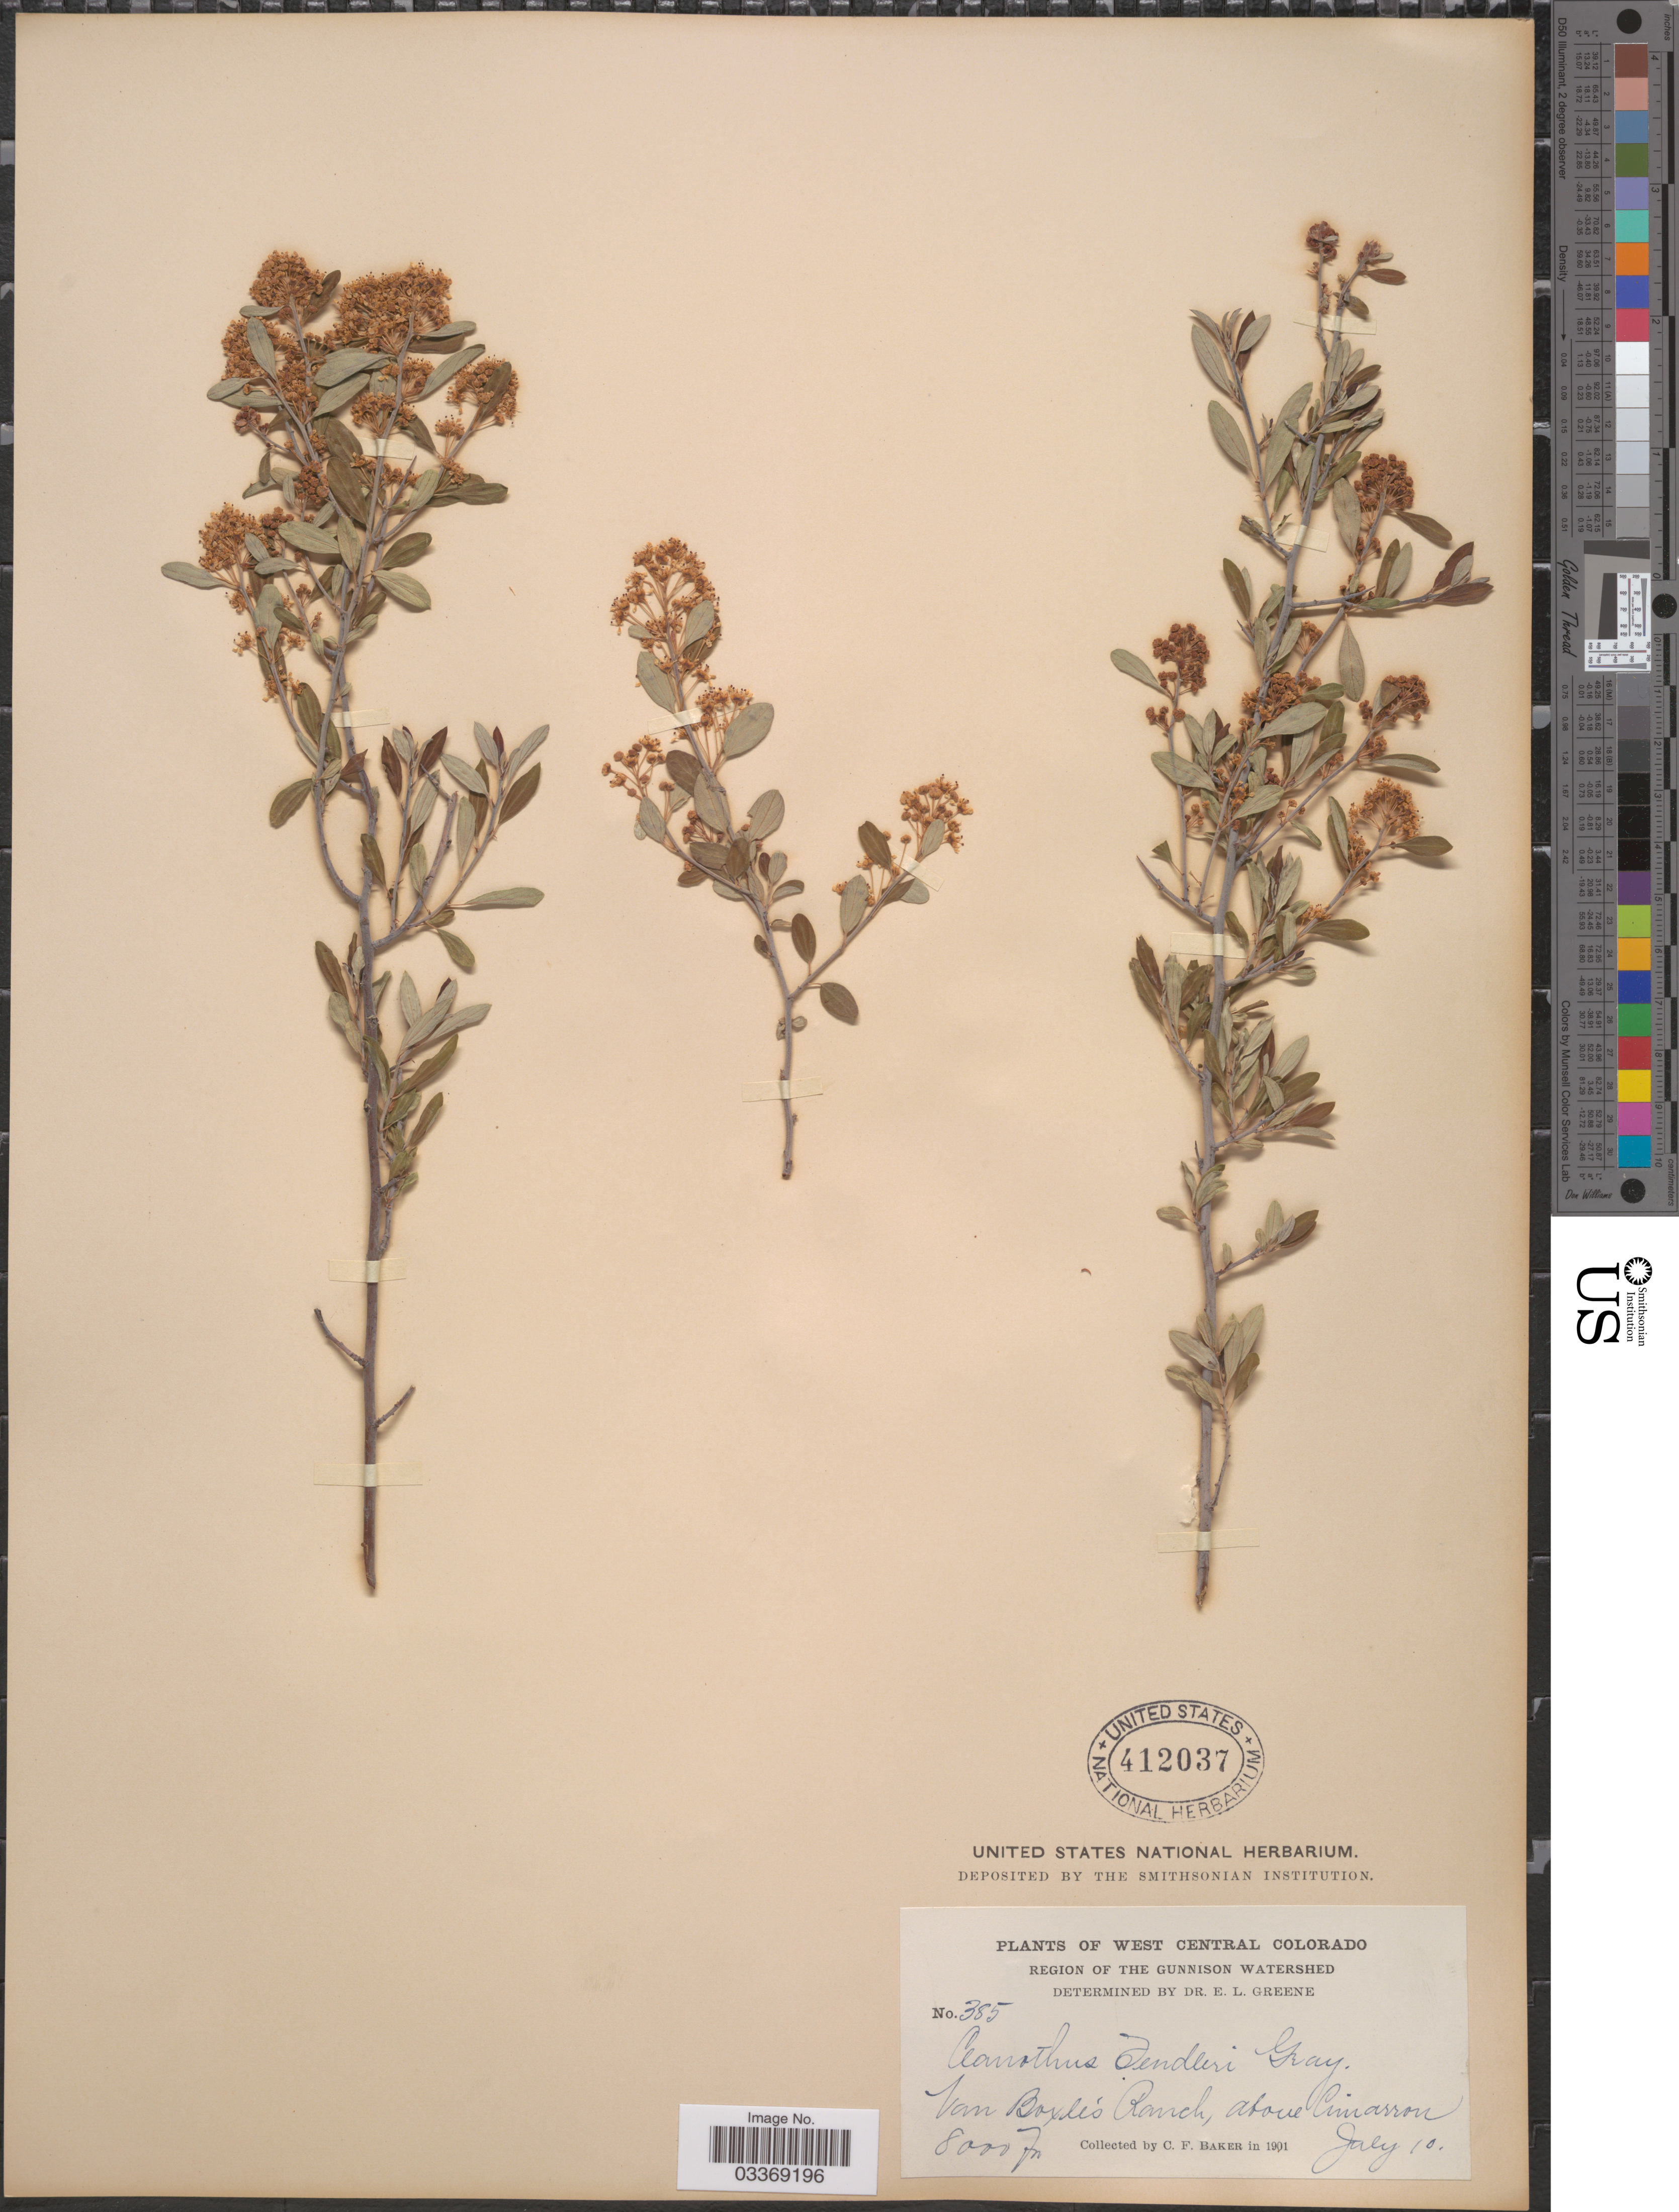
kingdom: Plantae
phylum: Tracheophyta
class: Magnoliopsida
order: Rosales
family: Rhamnaceae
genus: Ceanothus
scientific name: Ceanothus fendleri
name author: A. Gray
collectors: C. F. Baker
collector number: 385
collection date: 1901-07-10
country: United States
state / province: Colorado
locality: West Central Colorado, Region of the Gunnison Watershed, Van Boyle's Ranch, above Cimarron.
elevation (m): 2438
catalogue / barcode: US 412037